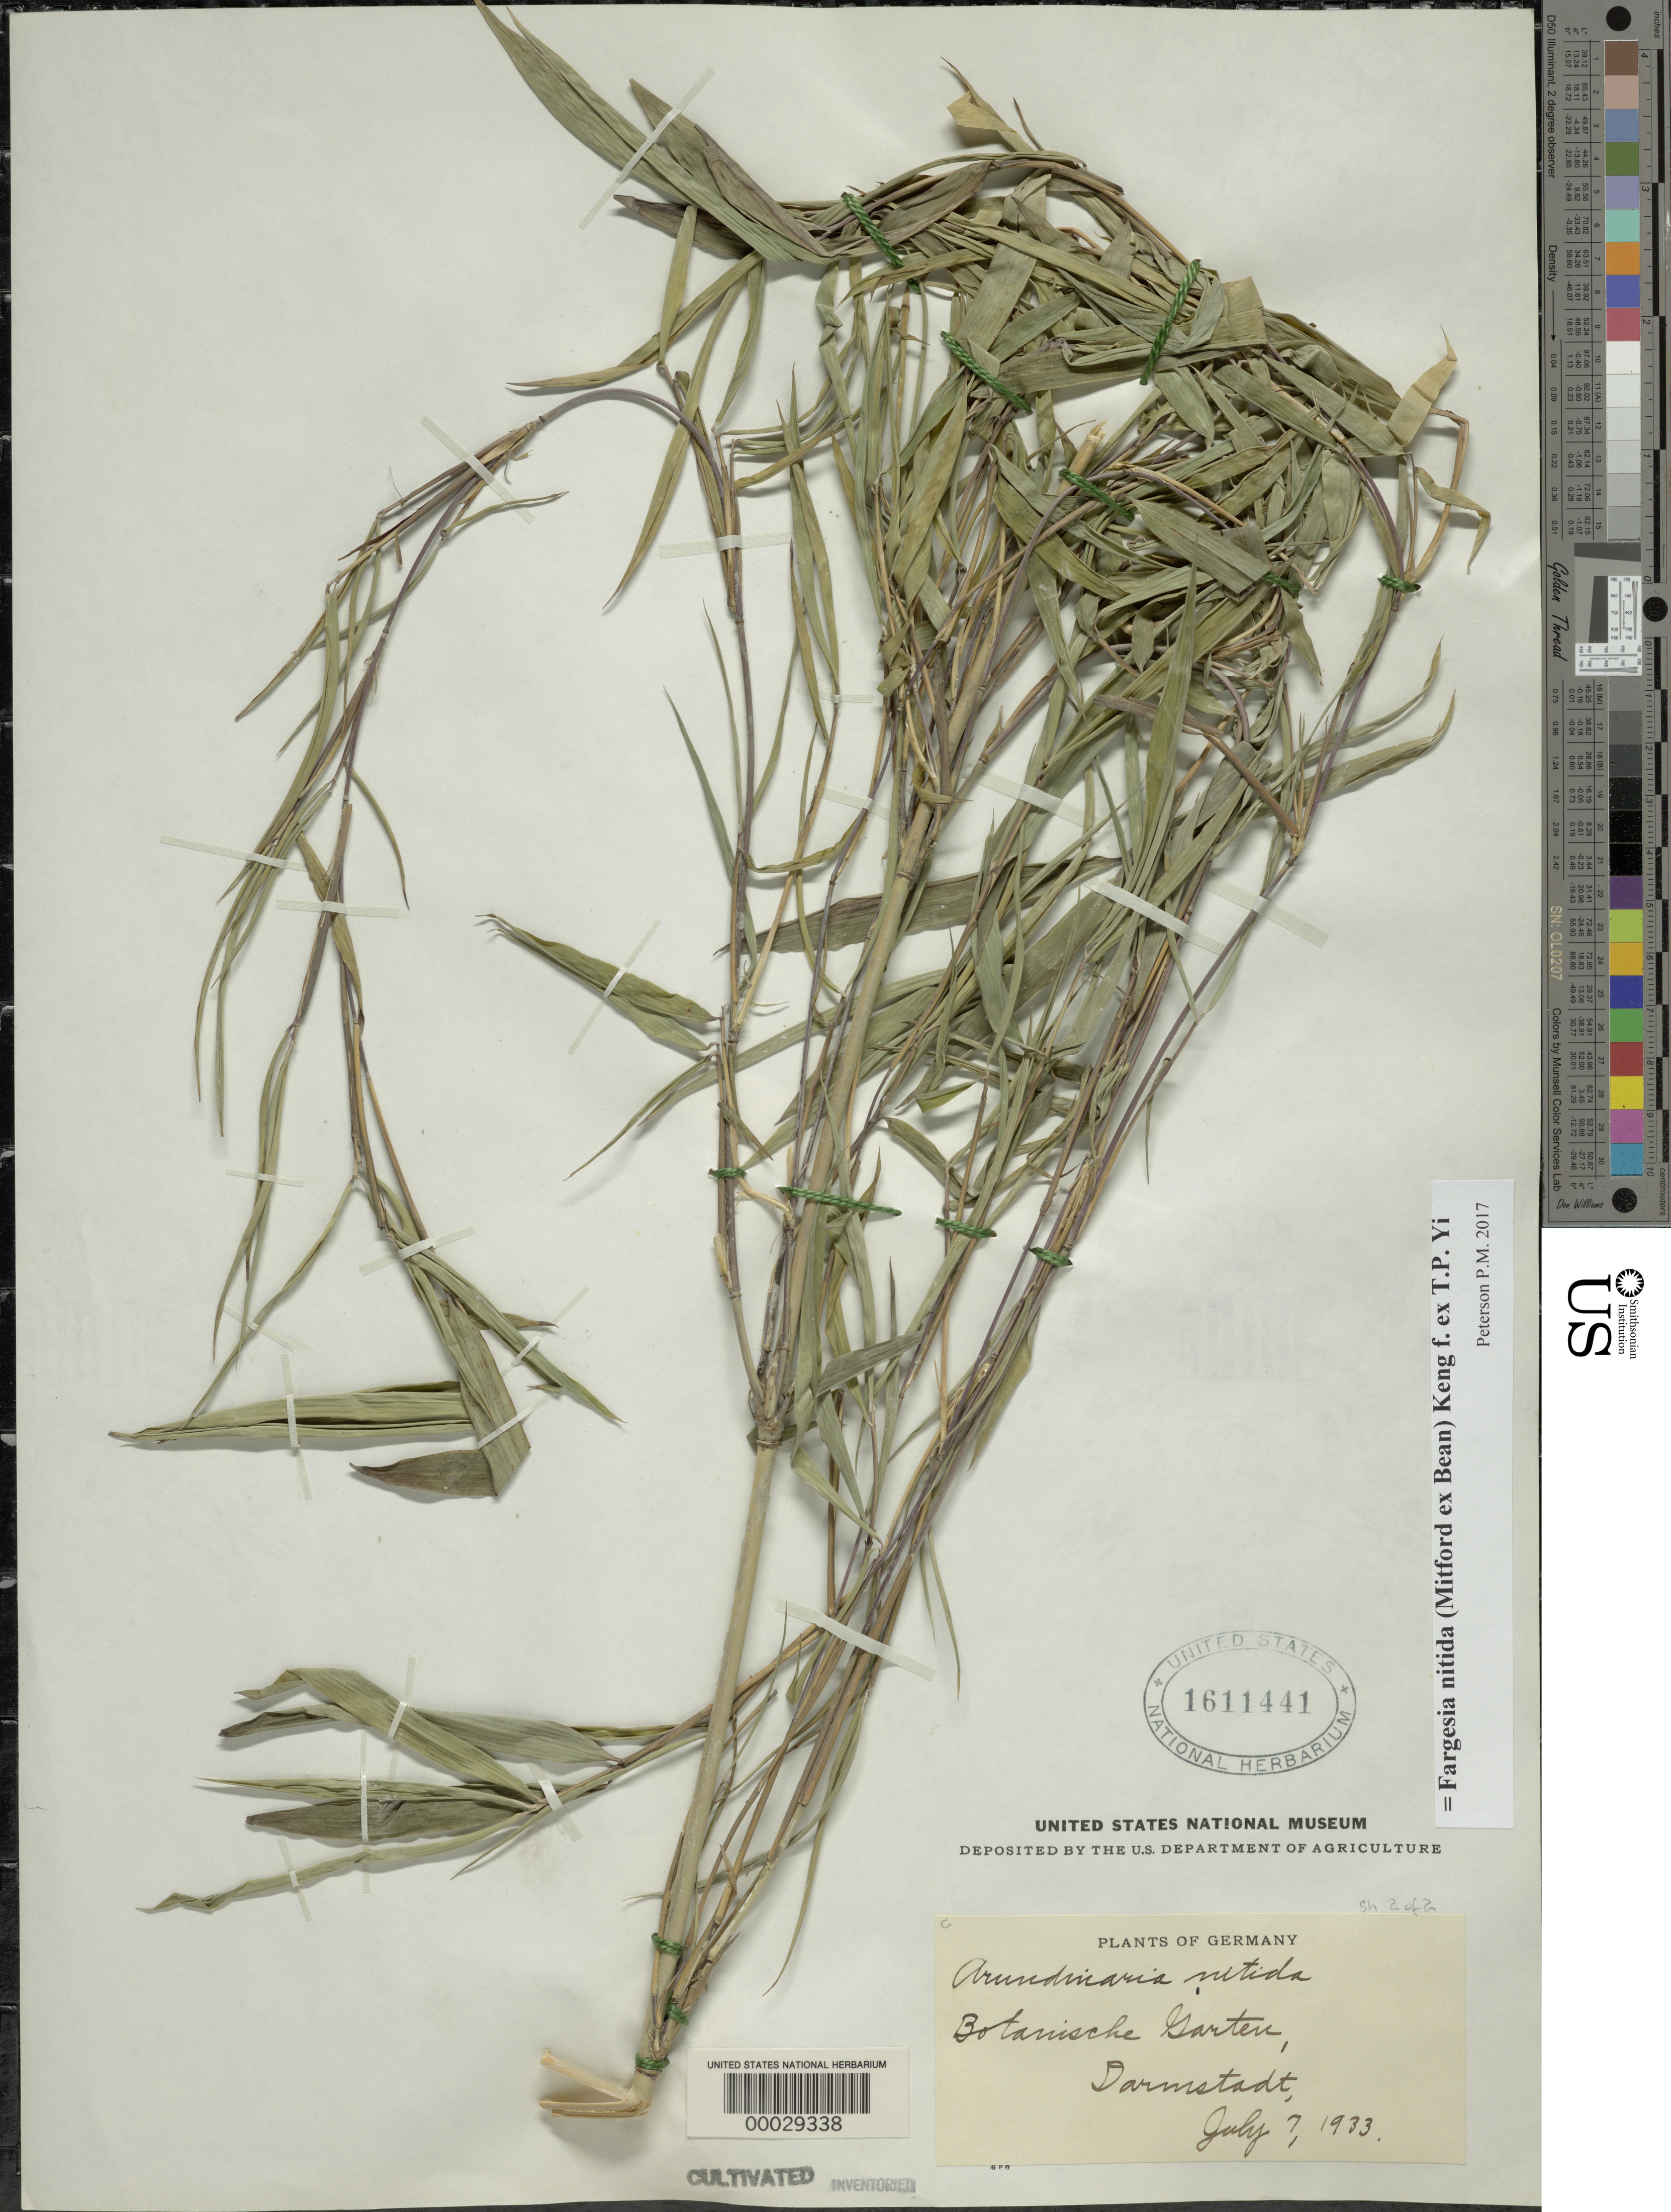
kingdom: Plantae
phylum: Tracheophyta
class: Liliopsida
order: Poales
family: Poaceae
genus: Fargesia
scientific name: Fargesia nitida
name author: (Mitford ex Stapf) Keng f. ex T.P. Yi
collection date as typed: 07 Jul 1933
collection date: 1933-07-07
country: Germany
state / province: Hesse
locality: Botanische garden, darmstadt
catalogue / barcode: US 1611441